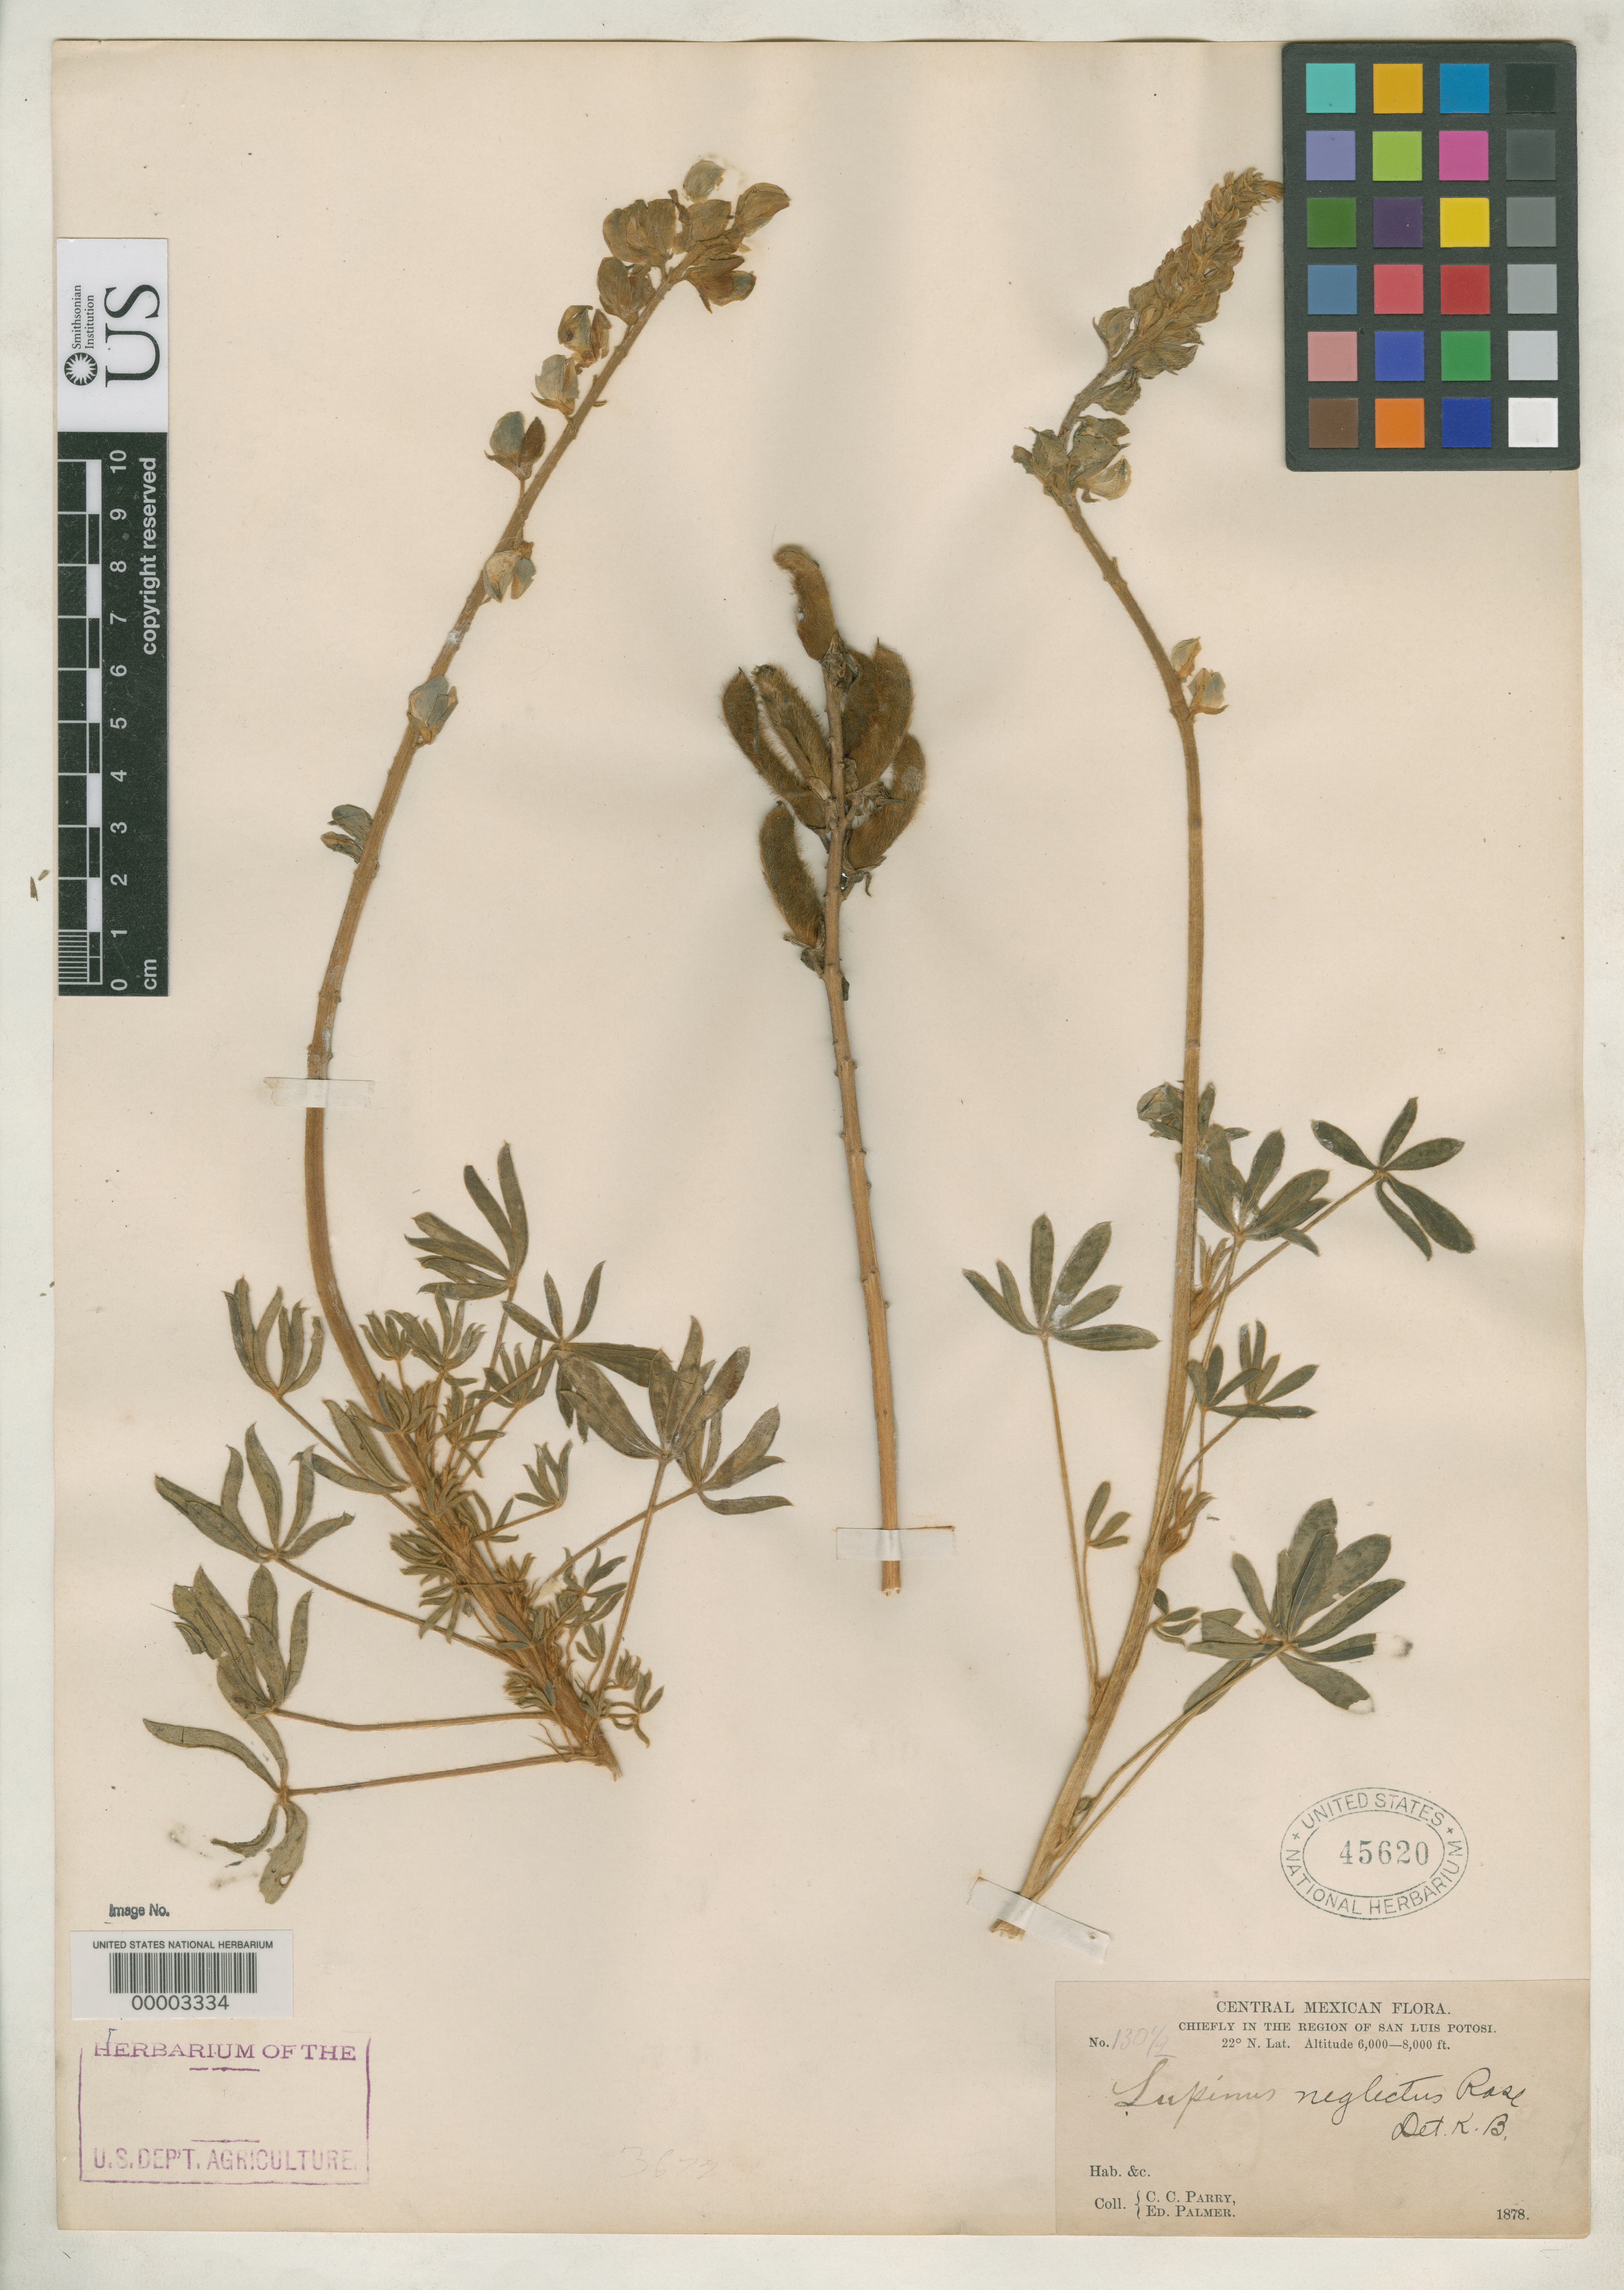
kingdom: Plantae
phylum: Tracheophyta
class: Magnoliopsida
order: Fabales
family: Fabaceae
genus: Lupinus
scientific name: Lupinus neglectus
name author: Rose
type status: Holotype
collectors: C. C. Parry & E. Palmer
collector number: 130 1/2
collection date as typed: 1878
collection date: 1878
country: Mexico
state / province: San Luis Potosi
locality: Alverez.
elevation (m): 1829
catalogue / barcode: US 45620